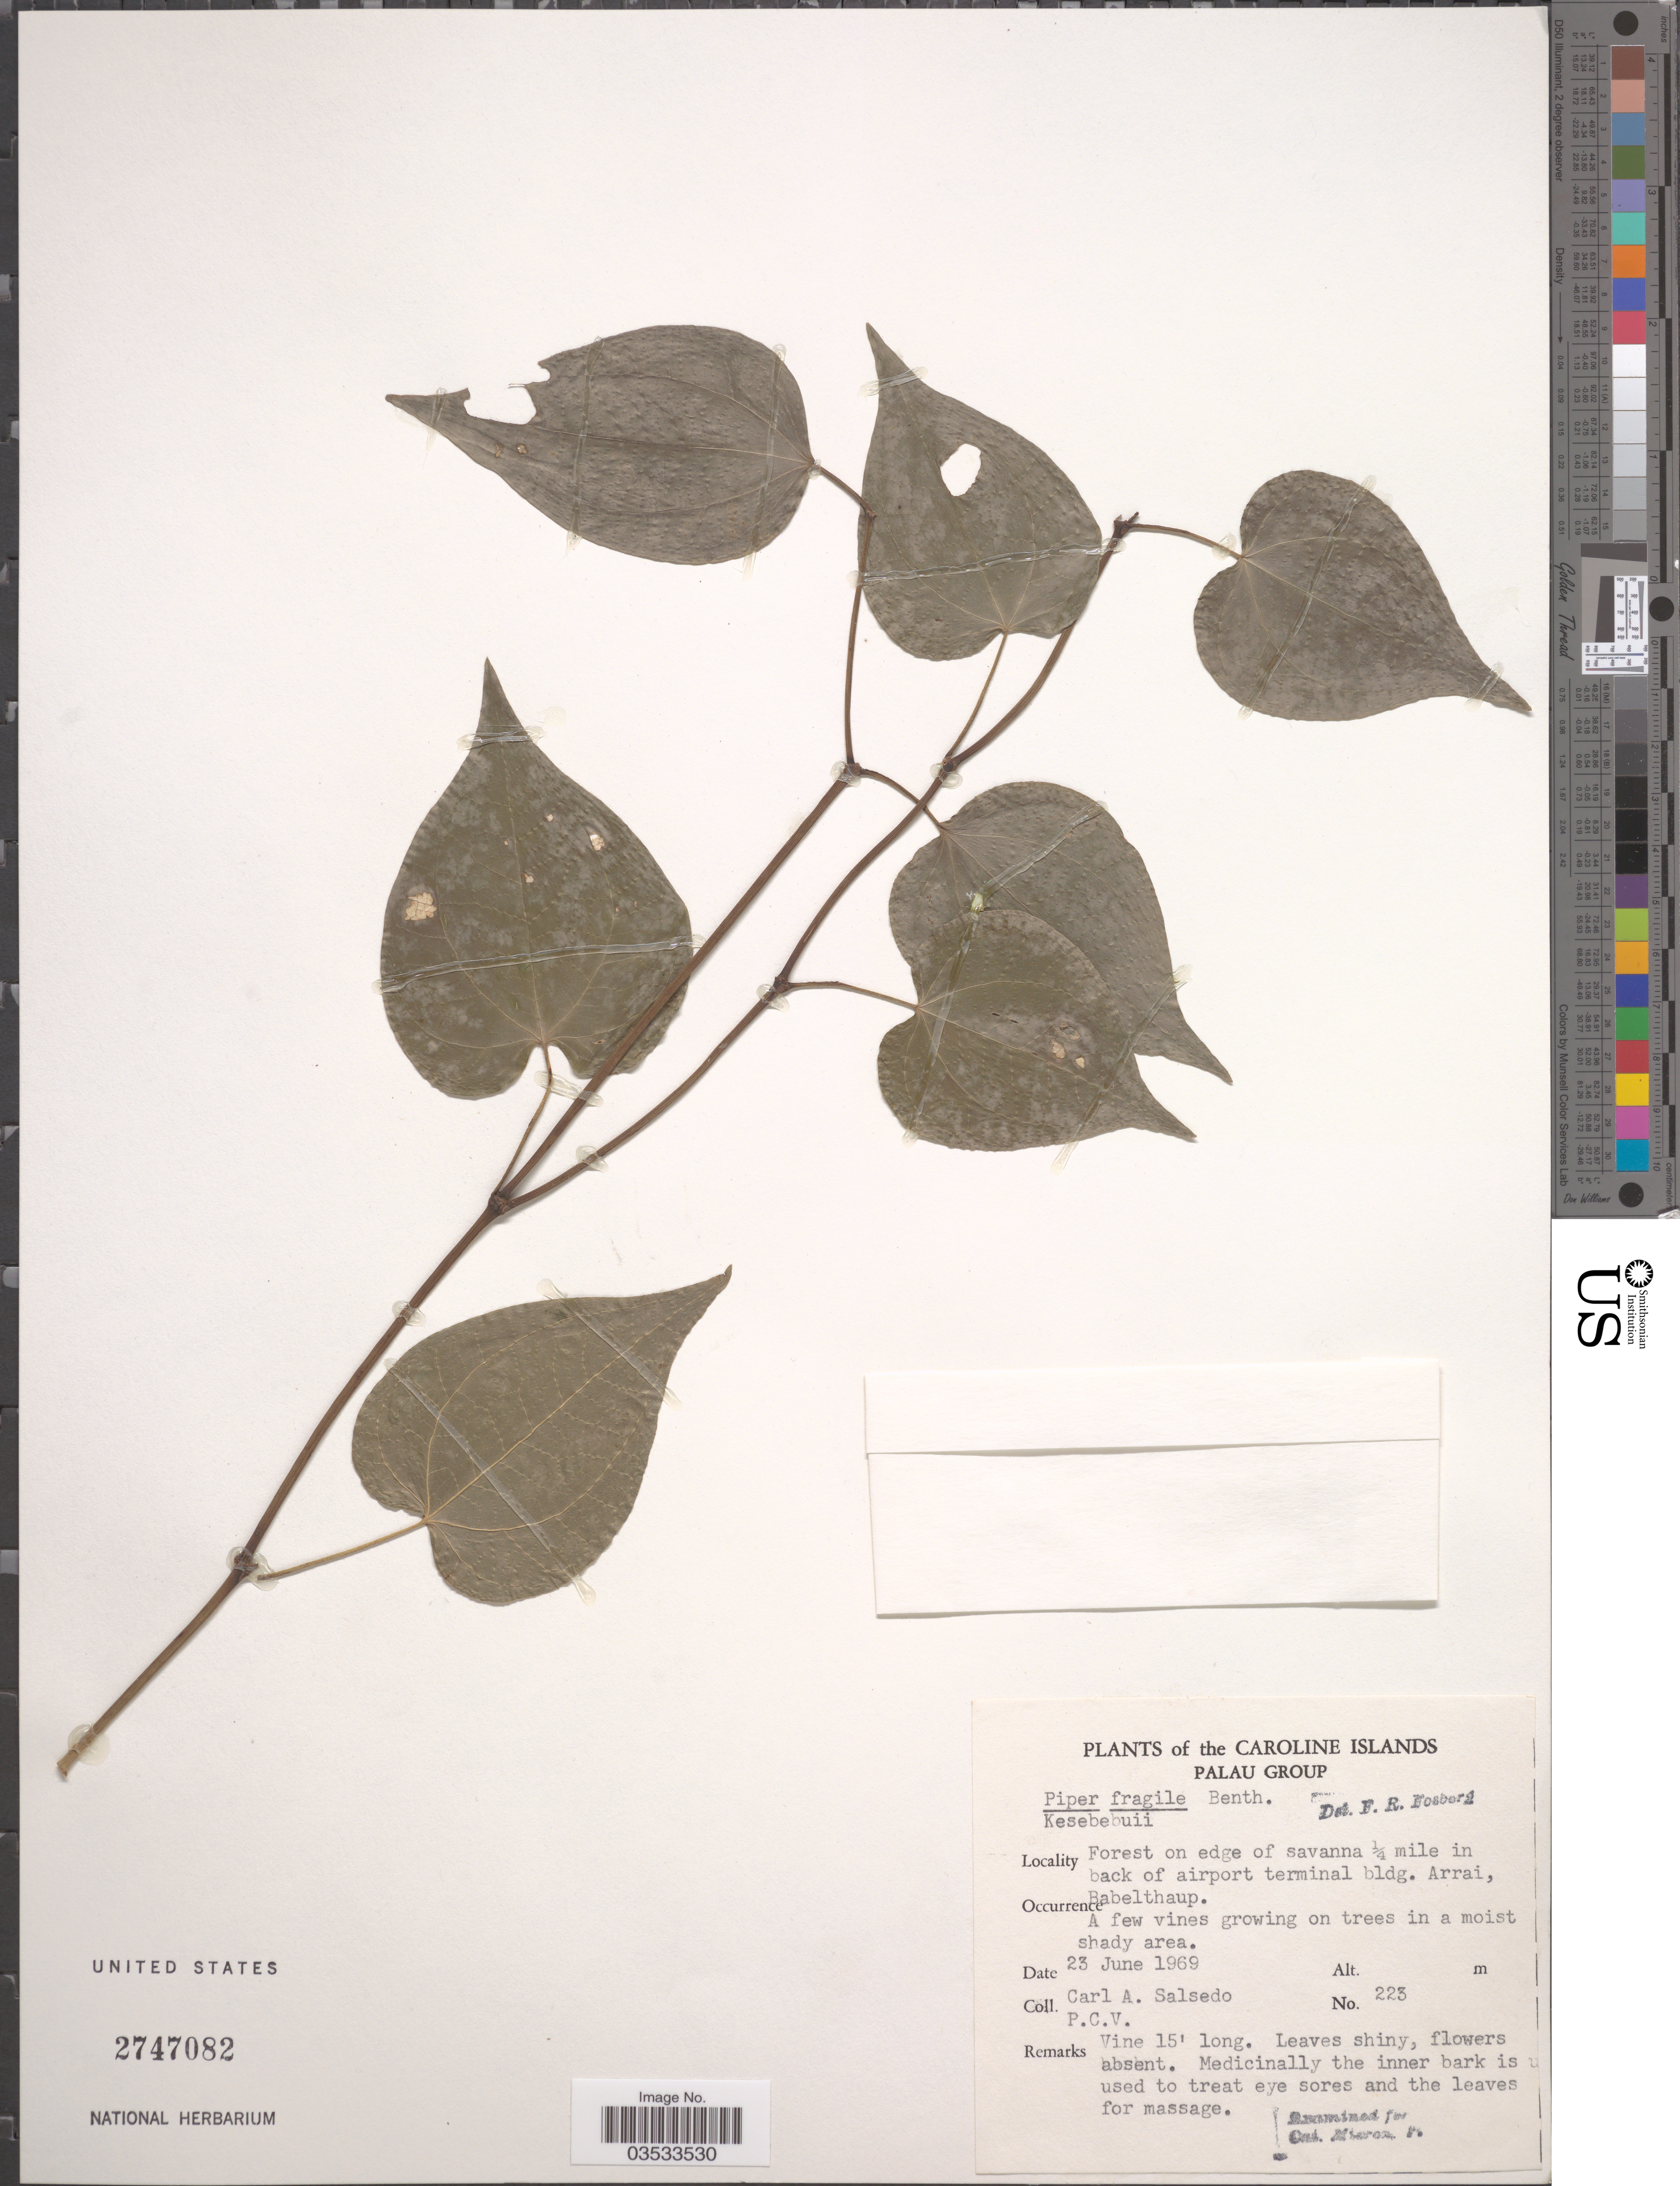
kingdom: Plantae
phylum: Tracheophyta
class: Magnoliopsida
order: Piperales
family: Piperaceae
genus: Piper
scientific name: Piper fragile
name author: Benth.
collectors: C.A. Salsedo & P. C. V.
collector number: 223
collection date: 1969-06-23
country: Palau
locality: The Caroline Islands. Palau Group. Forest on edge of savanna ¼ mile in back of airport terminal bldg. Arrai, Babelthaup.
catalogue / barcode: US 2747082